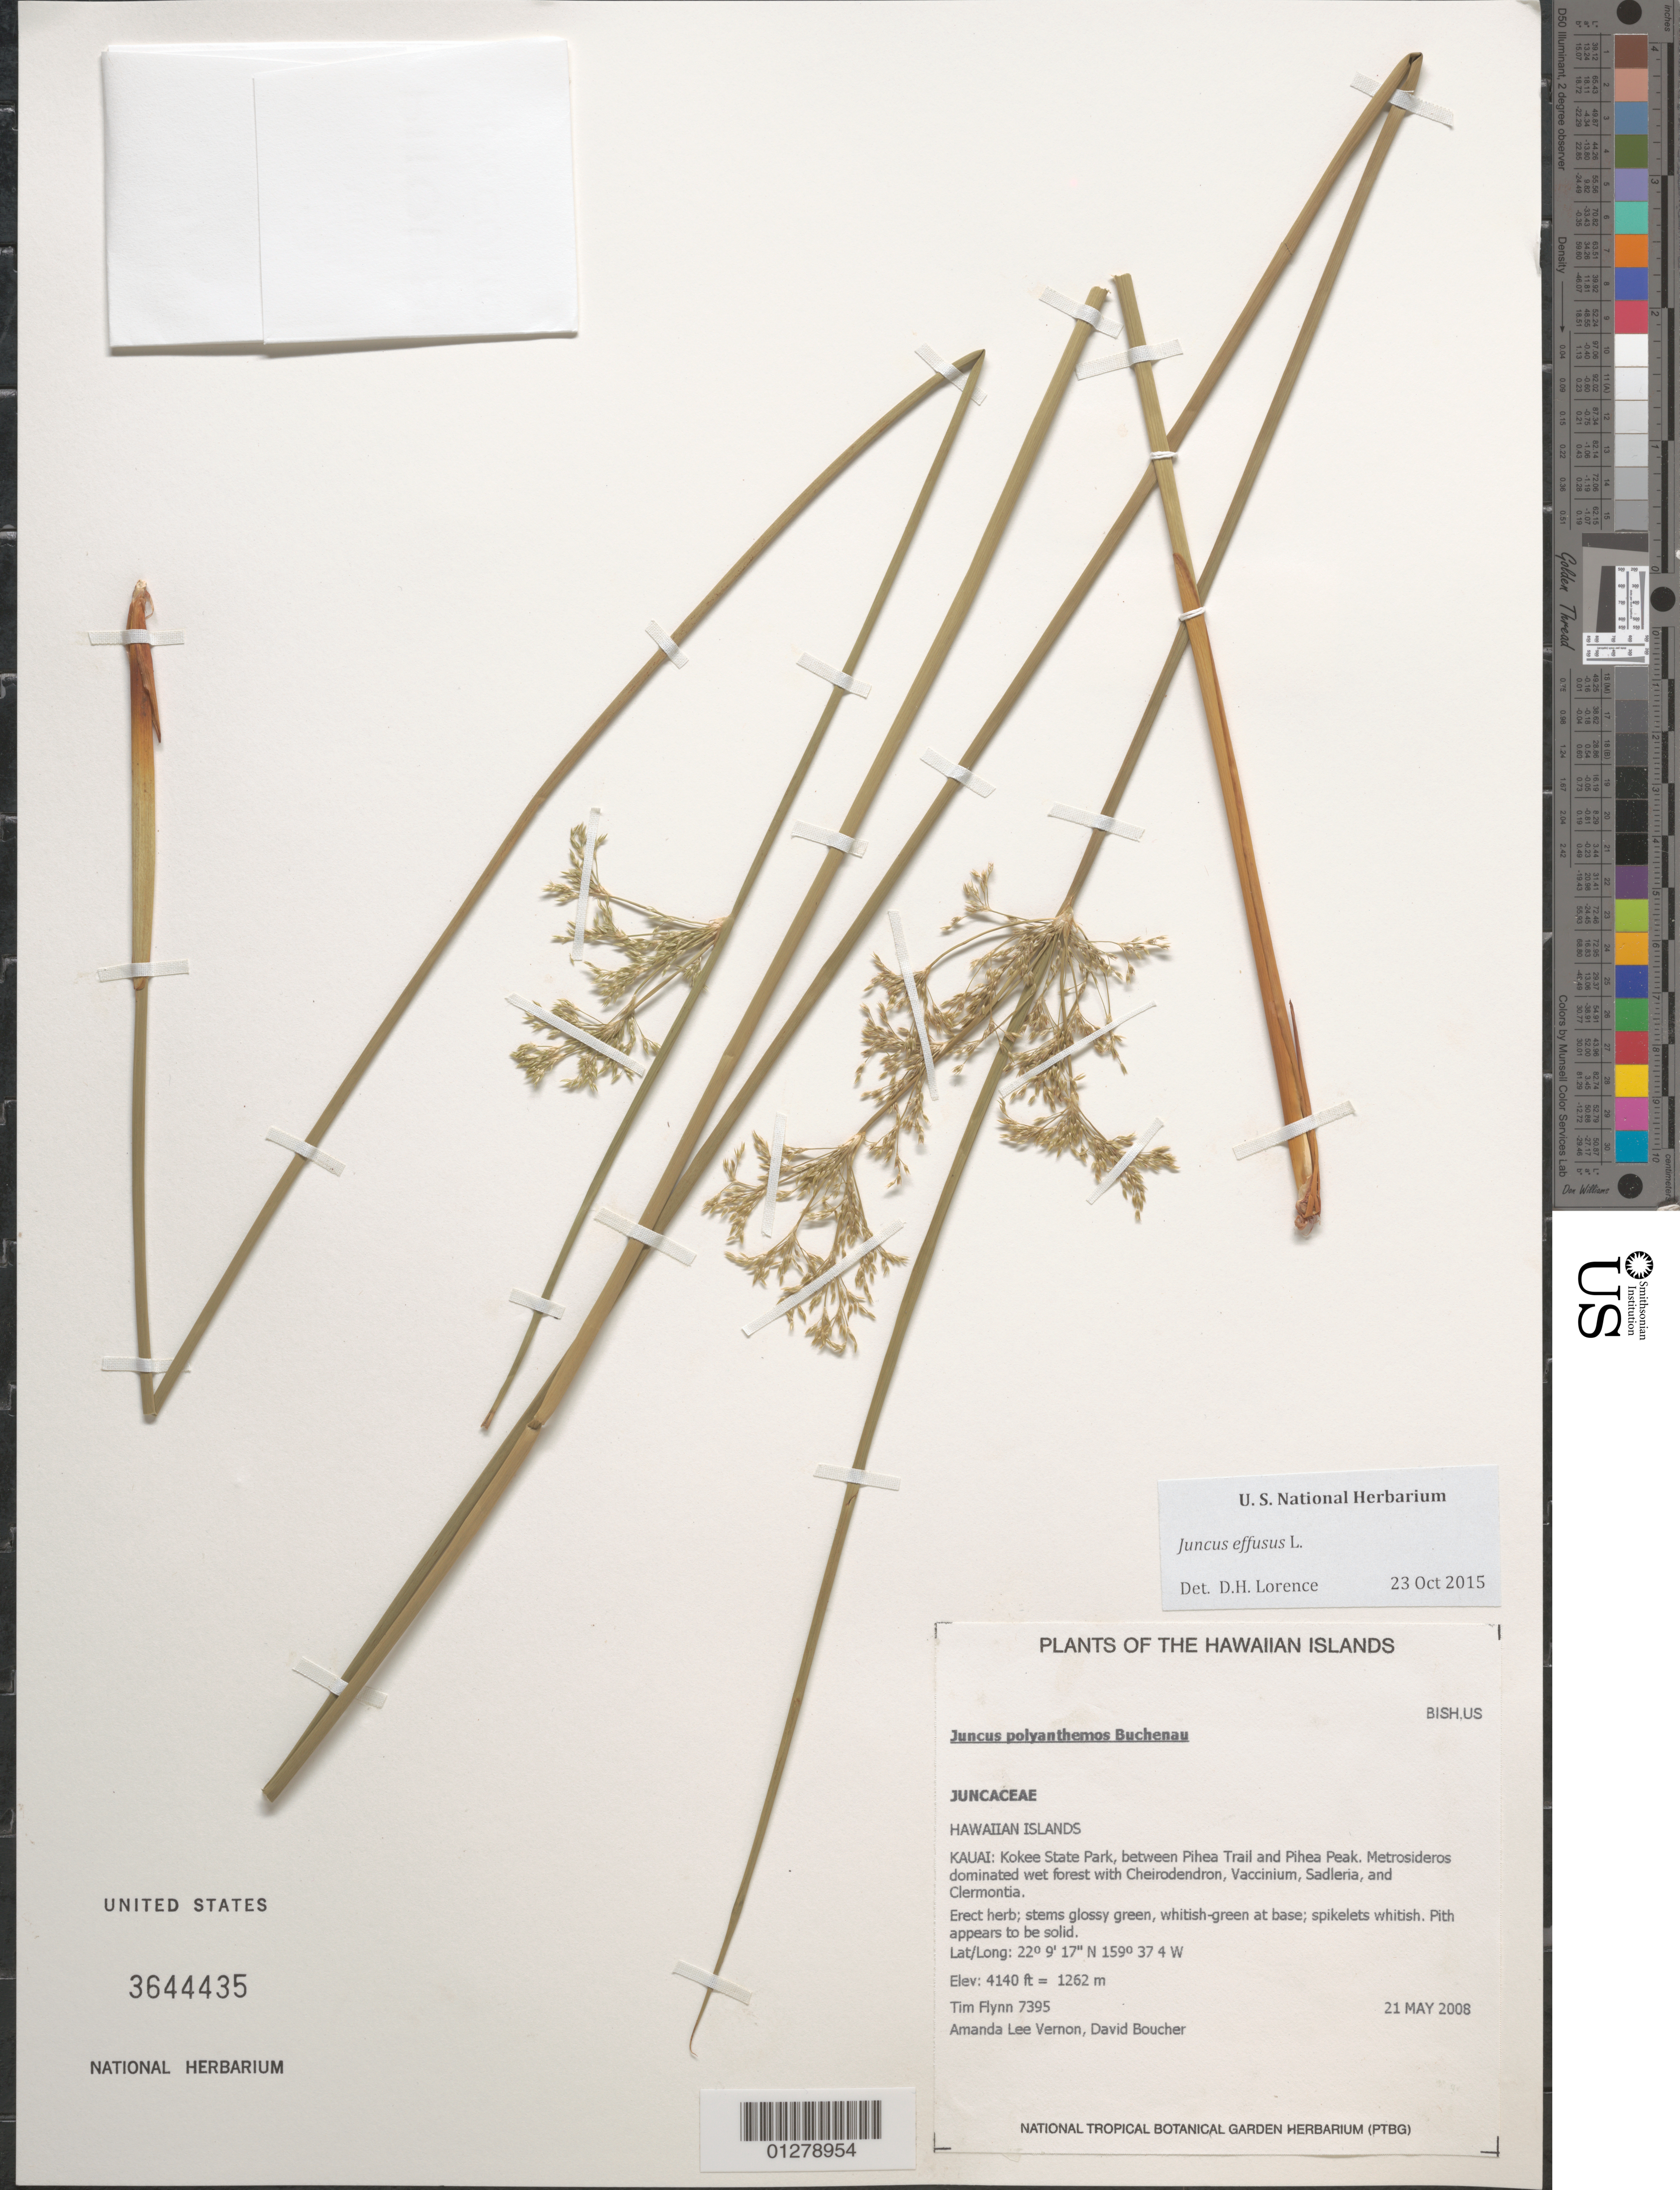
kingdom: Plantae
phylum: Tracheophyta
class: Liliopsida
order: Poales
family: Juncaceae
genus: Juncus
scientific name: Juncus effusus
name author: L.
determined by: Lorence, David H., (PTBG), National Tropical Botanical Garden (UNITED STATES)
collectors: T. W. Flynn, A. Vernon & D. Boucher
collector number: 7395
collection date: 2008-05-21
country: United States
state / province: Hawaii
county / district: Kauai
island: Kaua'i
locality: Kokee State Park, between Pihea Trail and Pihea Peak.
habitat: Wet forest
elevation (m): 1262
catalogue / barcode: US 3644435